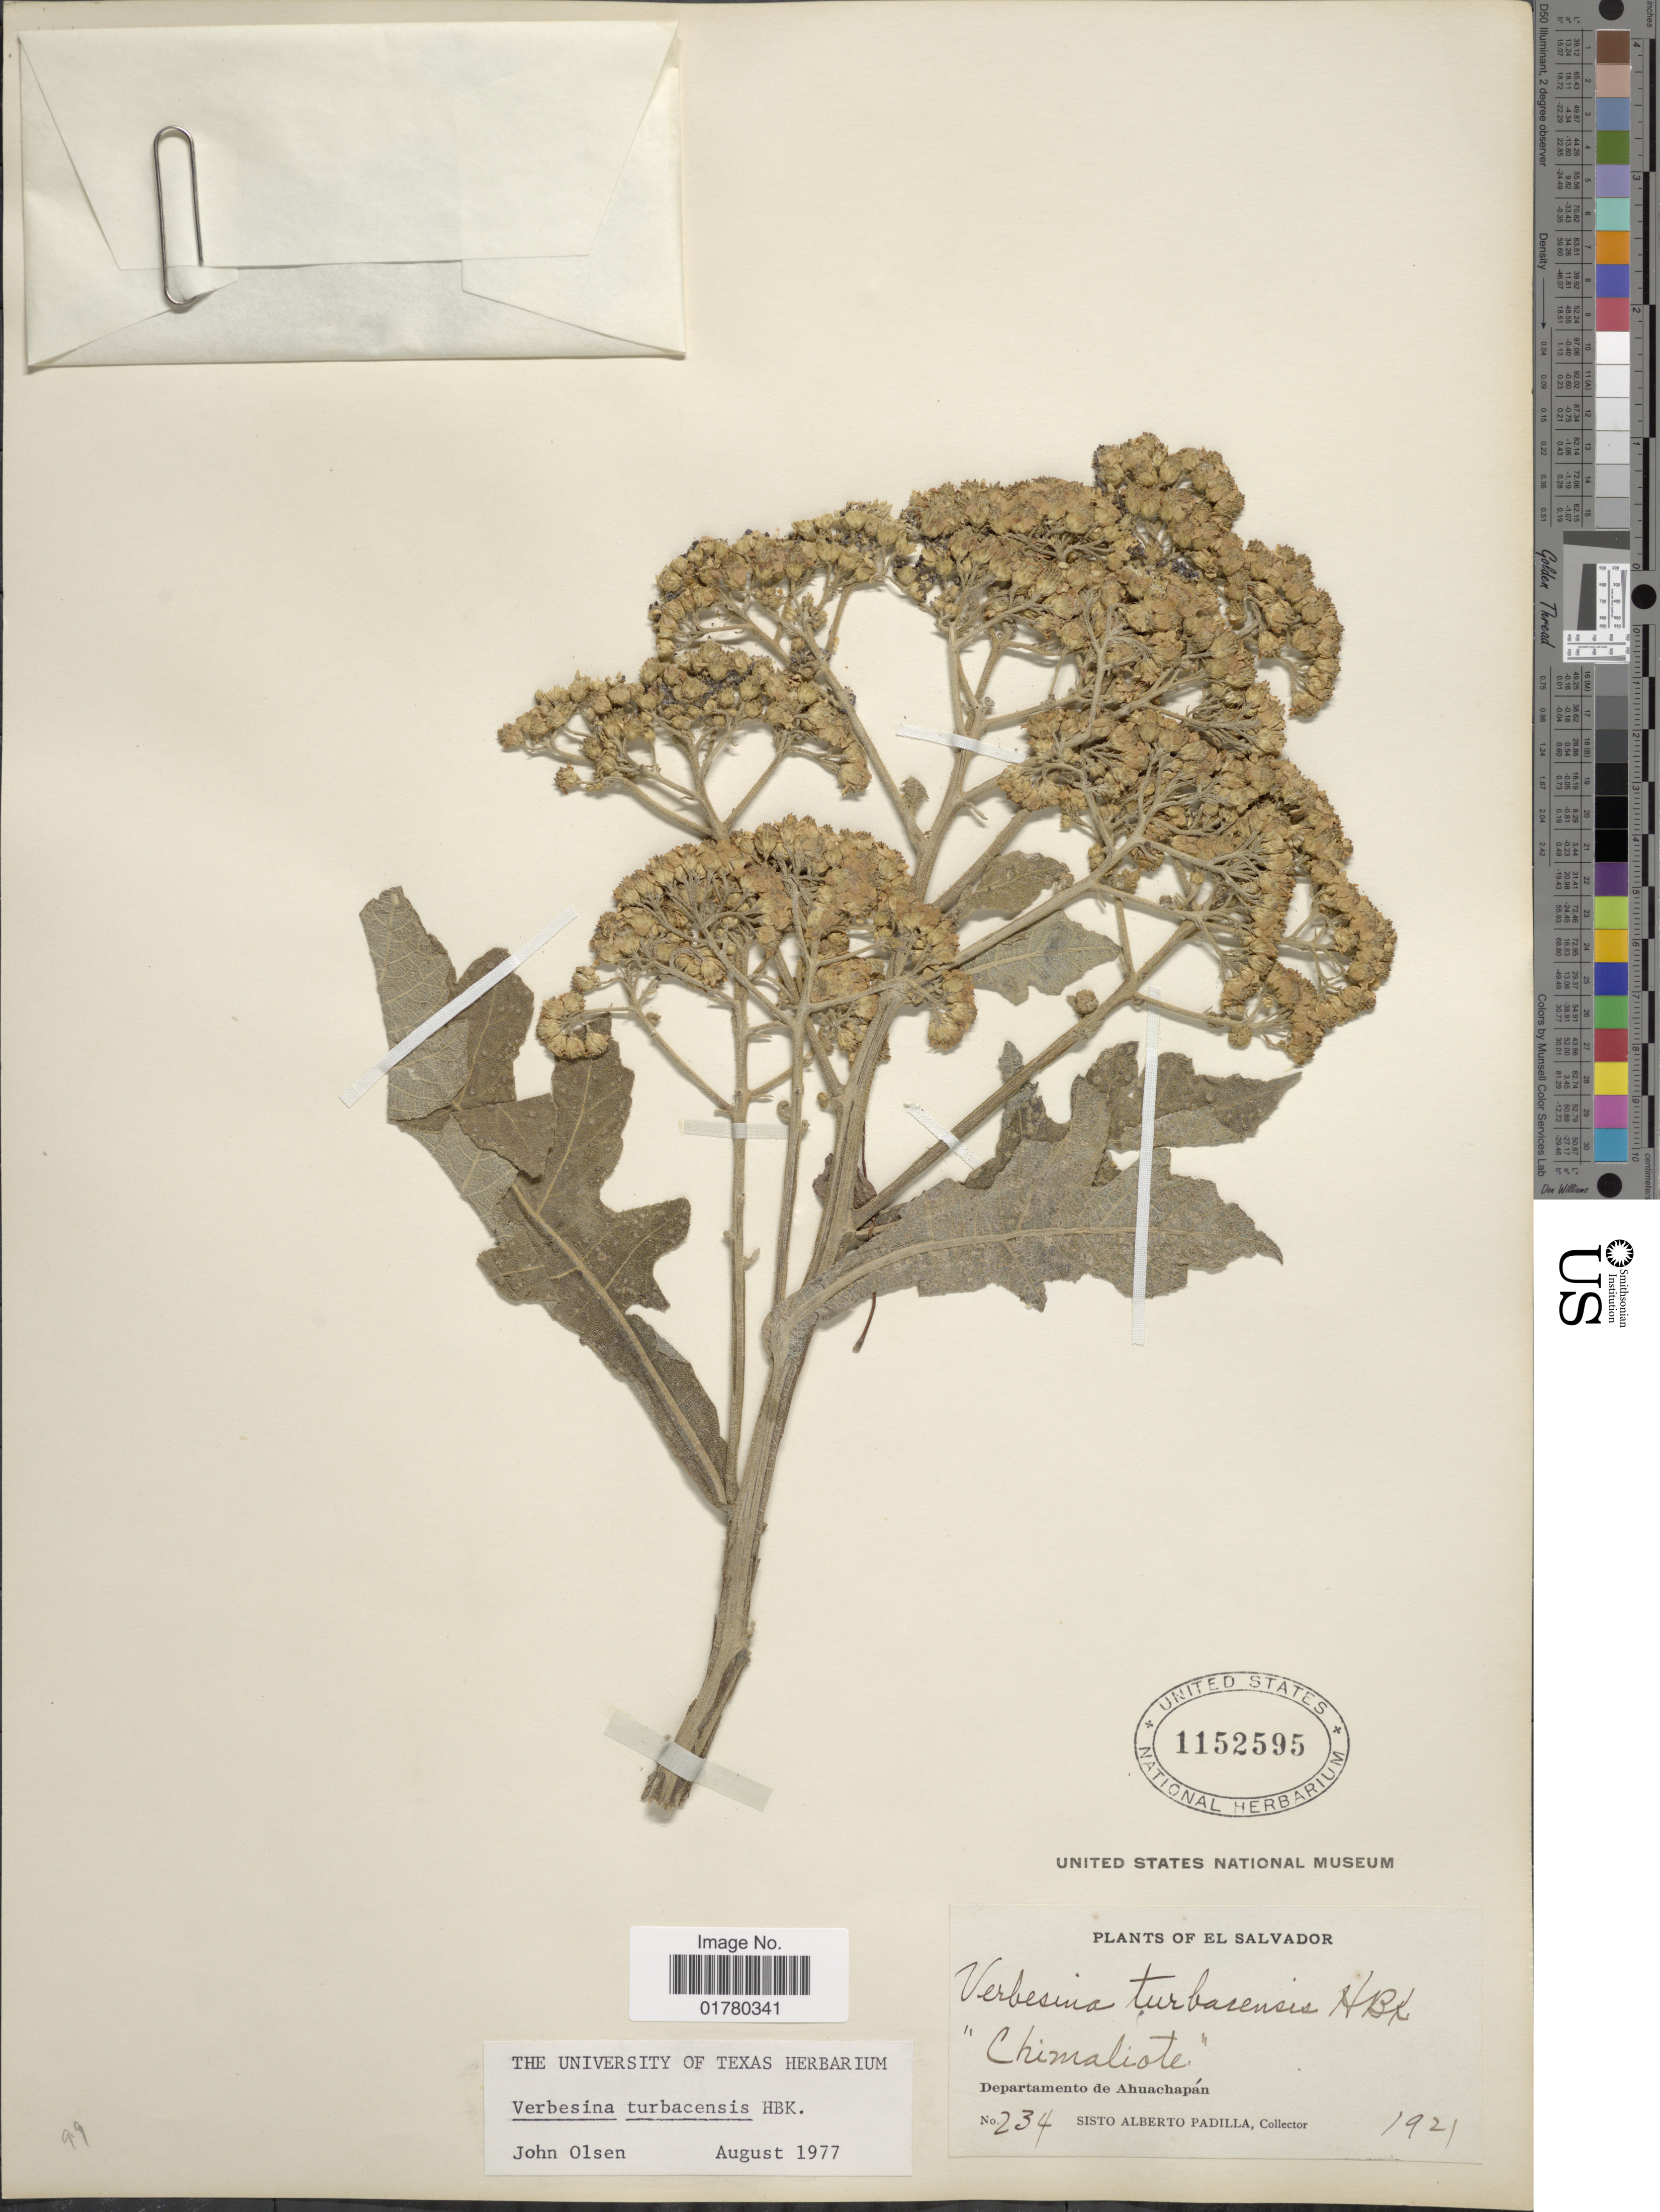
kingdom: Plantae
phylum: Tracheophyta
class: Magnoliopsida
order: Asterales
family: Asteraceae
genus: Verbesina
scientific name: Verbesina turbacensis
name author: Kunth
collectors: S. A. Padilla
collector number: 234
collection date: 1921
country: El Salvador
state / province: Ahuachapan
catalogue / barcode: US 1152595